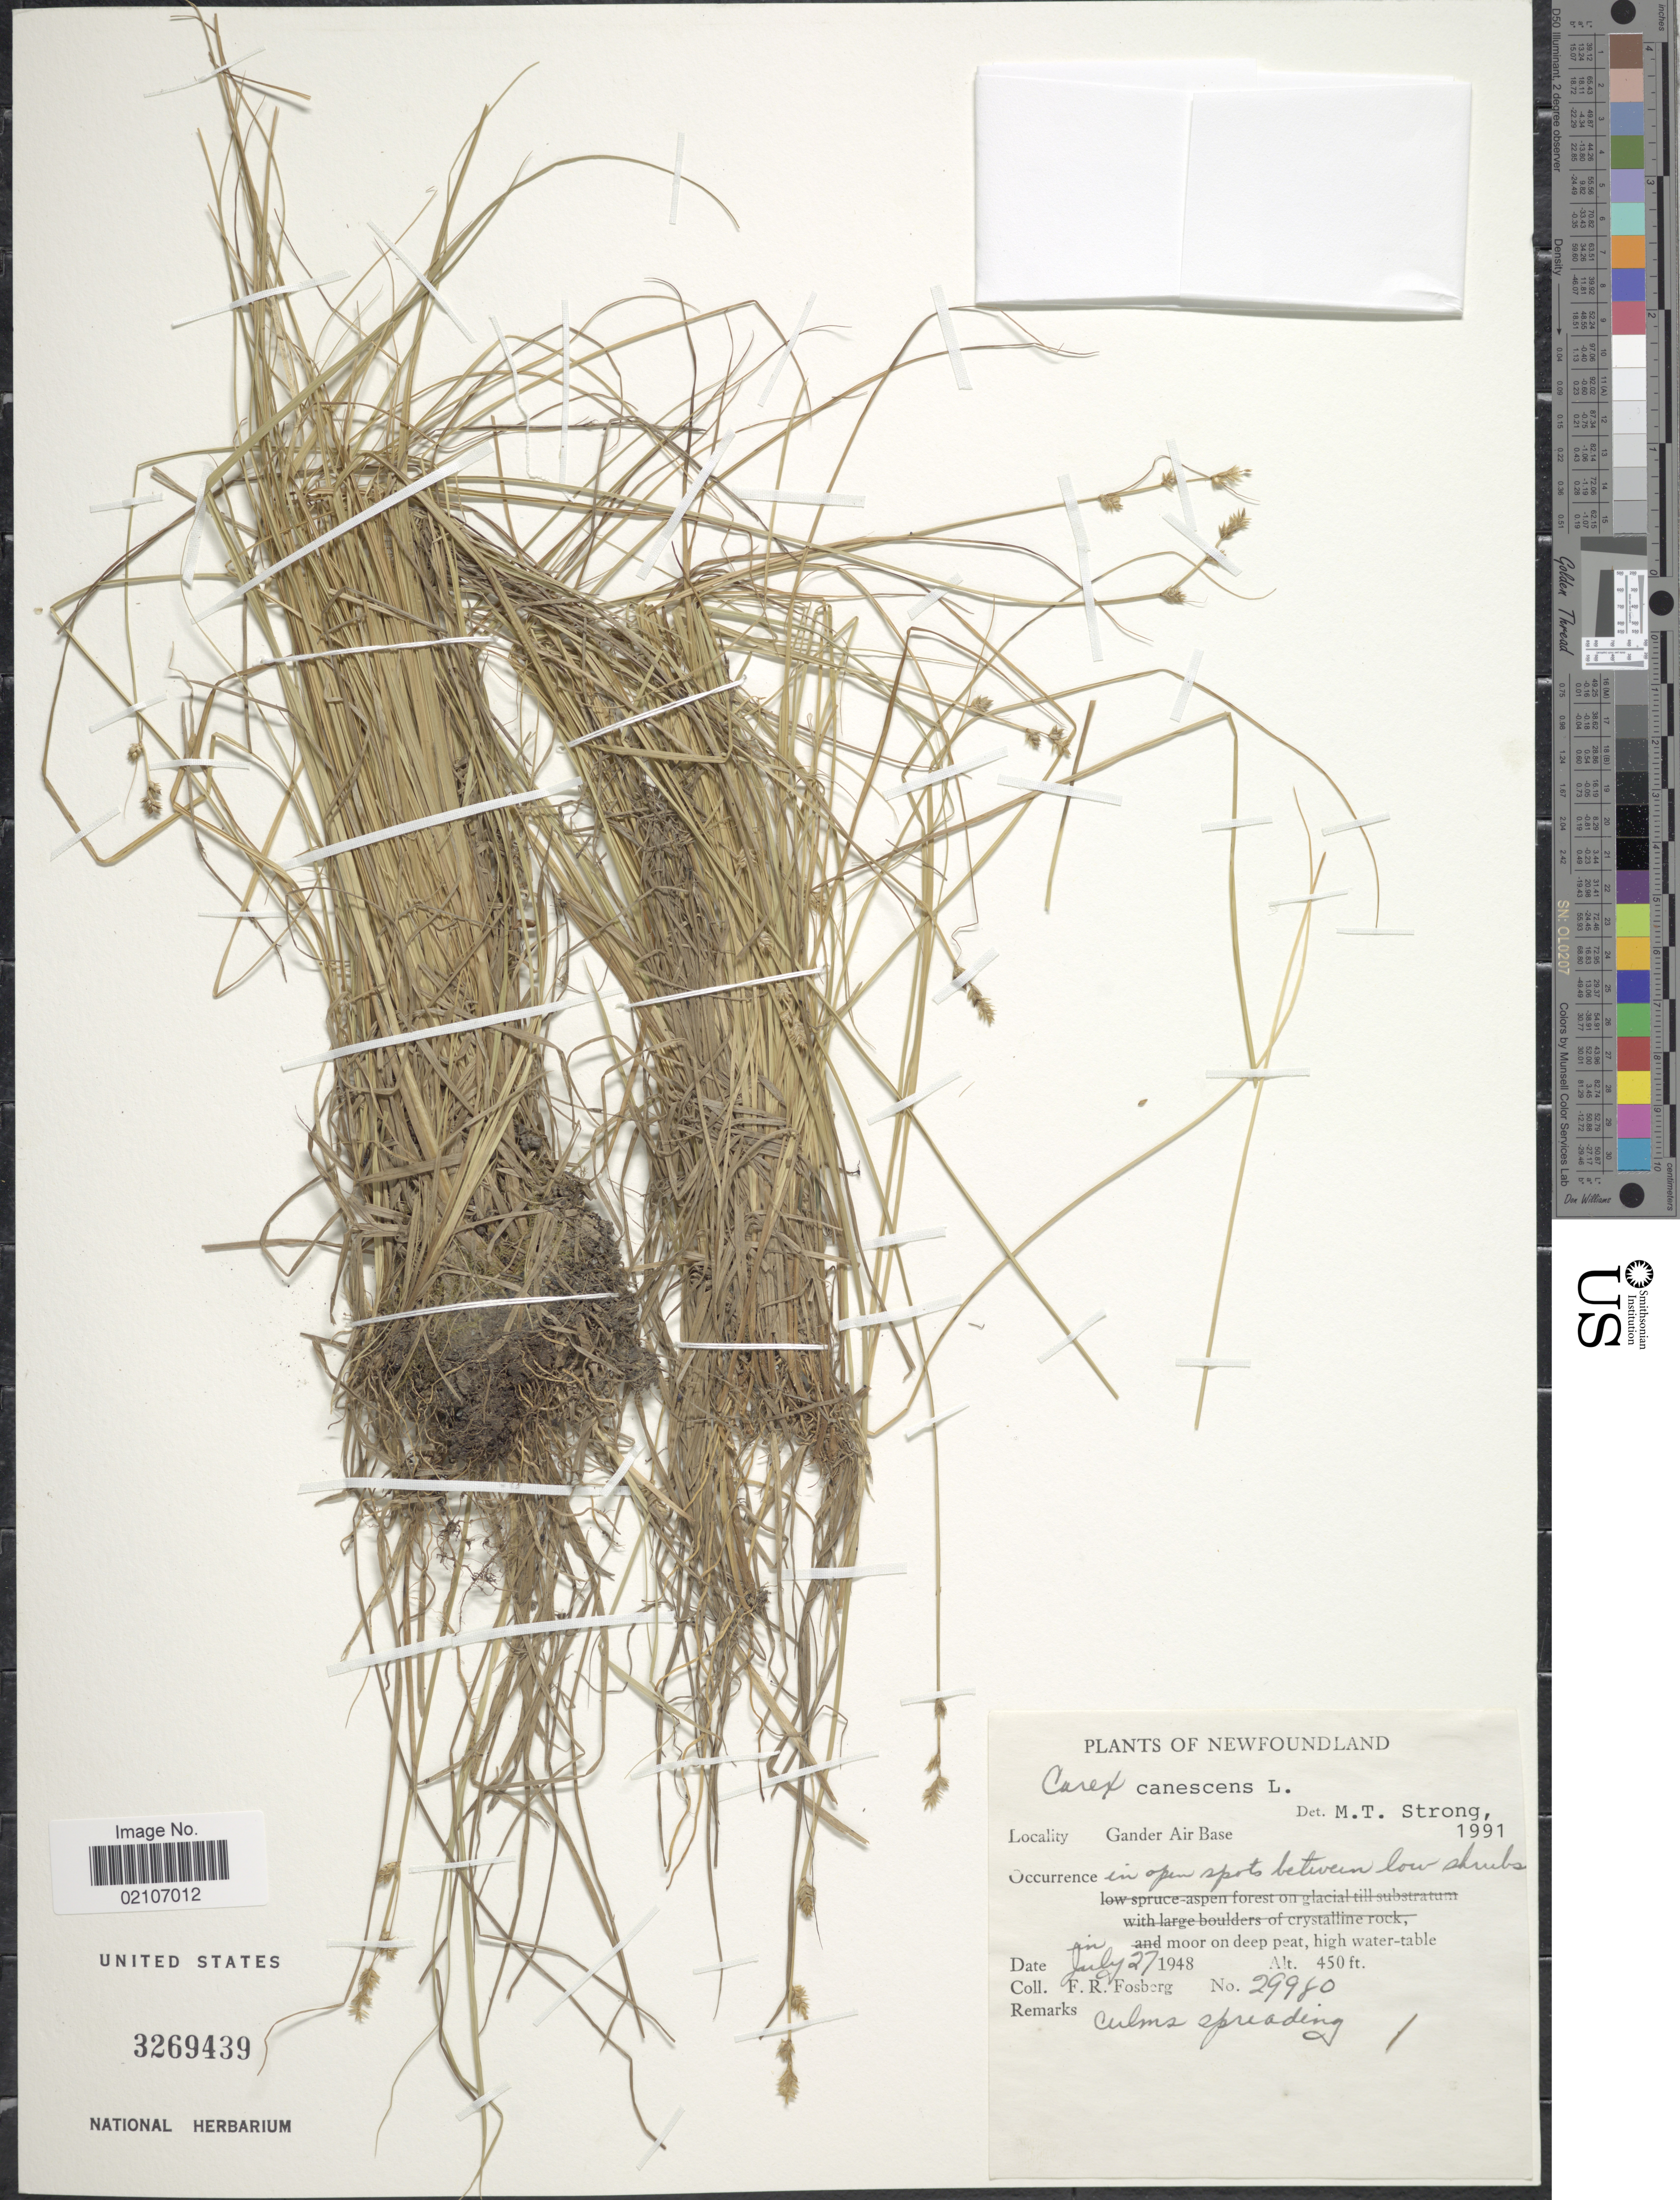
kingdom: Plantae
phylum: Tracheophyta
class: Liliopsida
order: Poales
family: Cyperaceae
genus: Carex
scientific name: Carex canescens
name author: L.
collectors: F. R. Fosberg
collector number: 29980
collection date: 1948-07-27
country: Canada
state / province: Newfoundland and Labrador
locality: Gander Air Base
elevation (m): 137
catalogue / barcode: US 3269439